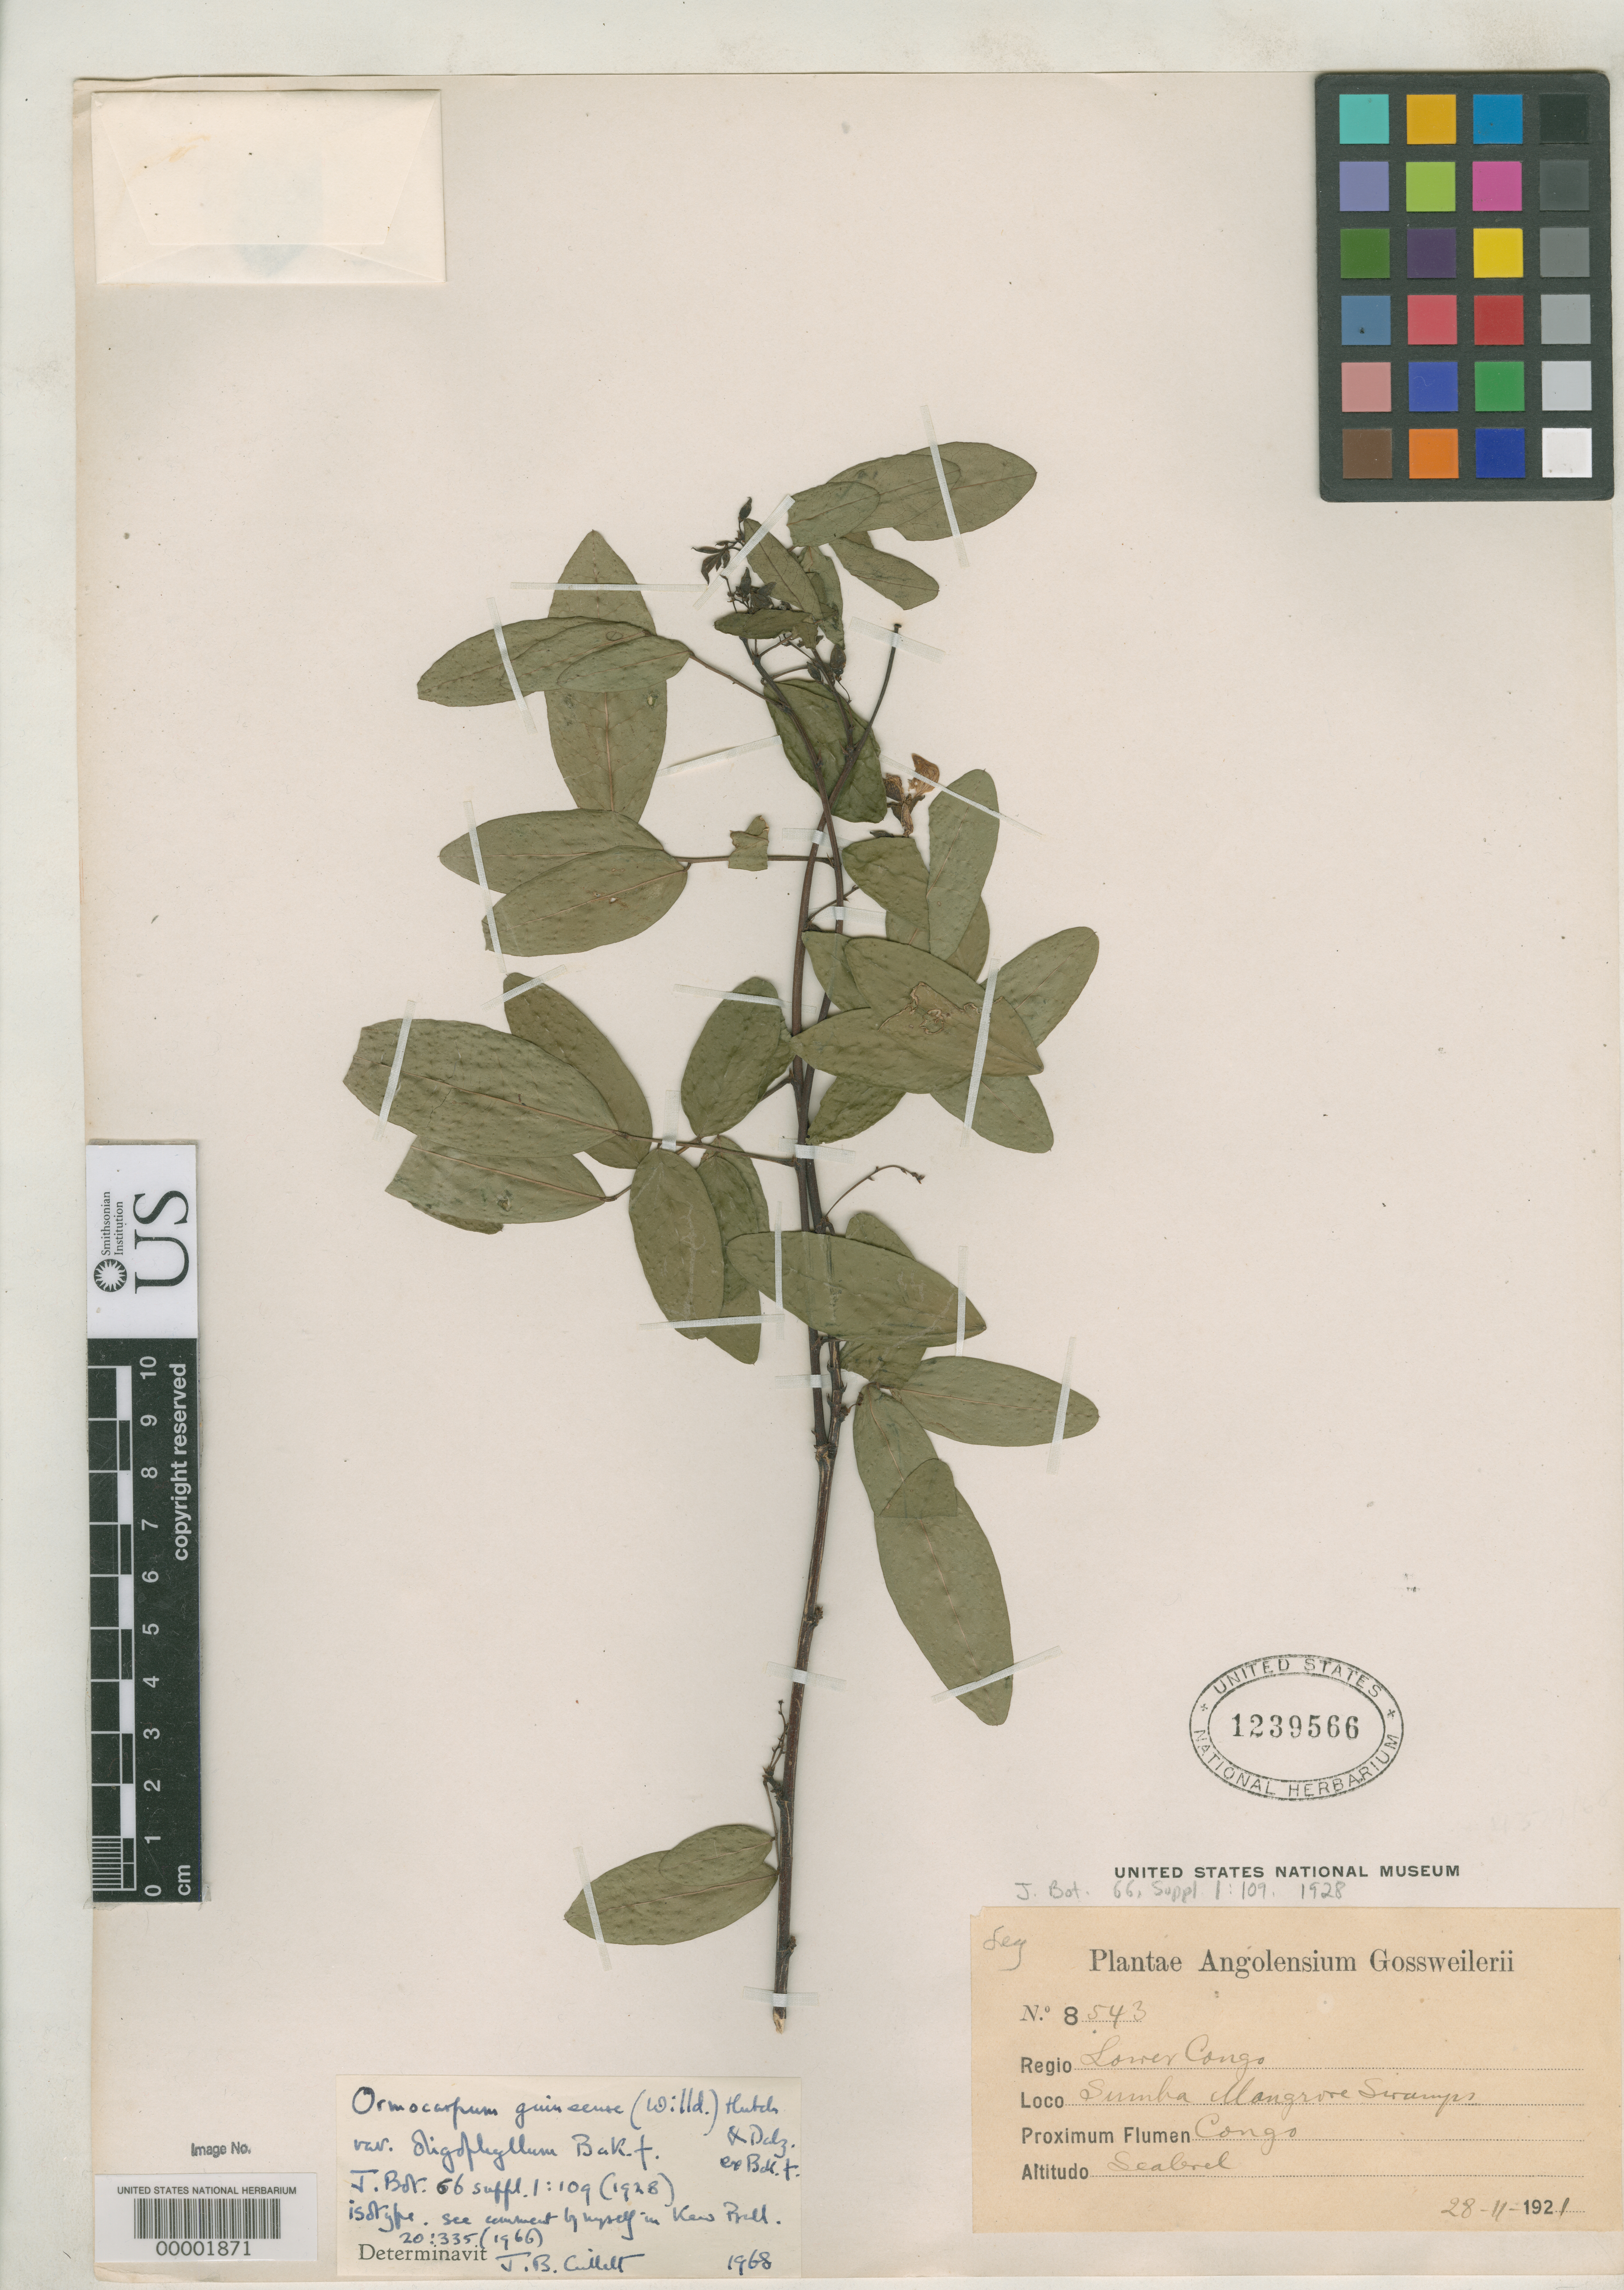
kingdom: Plantae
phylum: Tracheophyta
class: Magnoliopsida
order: Fabales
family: Fabaceae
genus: Ormocarpum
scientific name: Ormocarpum guineense var. oligophyllum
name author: Baker f.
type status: Isotype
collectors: J. Gossweiler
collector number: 8543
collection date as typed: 28 Nov 1921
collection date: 1921-11-28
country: Angola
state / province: Cabinda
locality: Sumba; alt. sea level.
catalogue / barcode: US 1239566